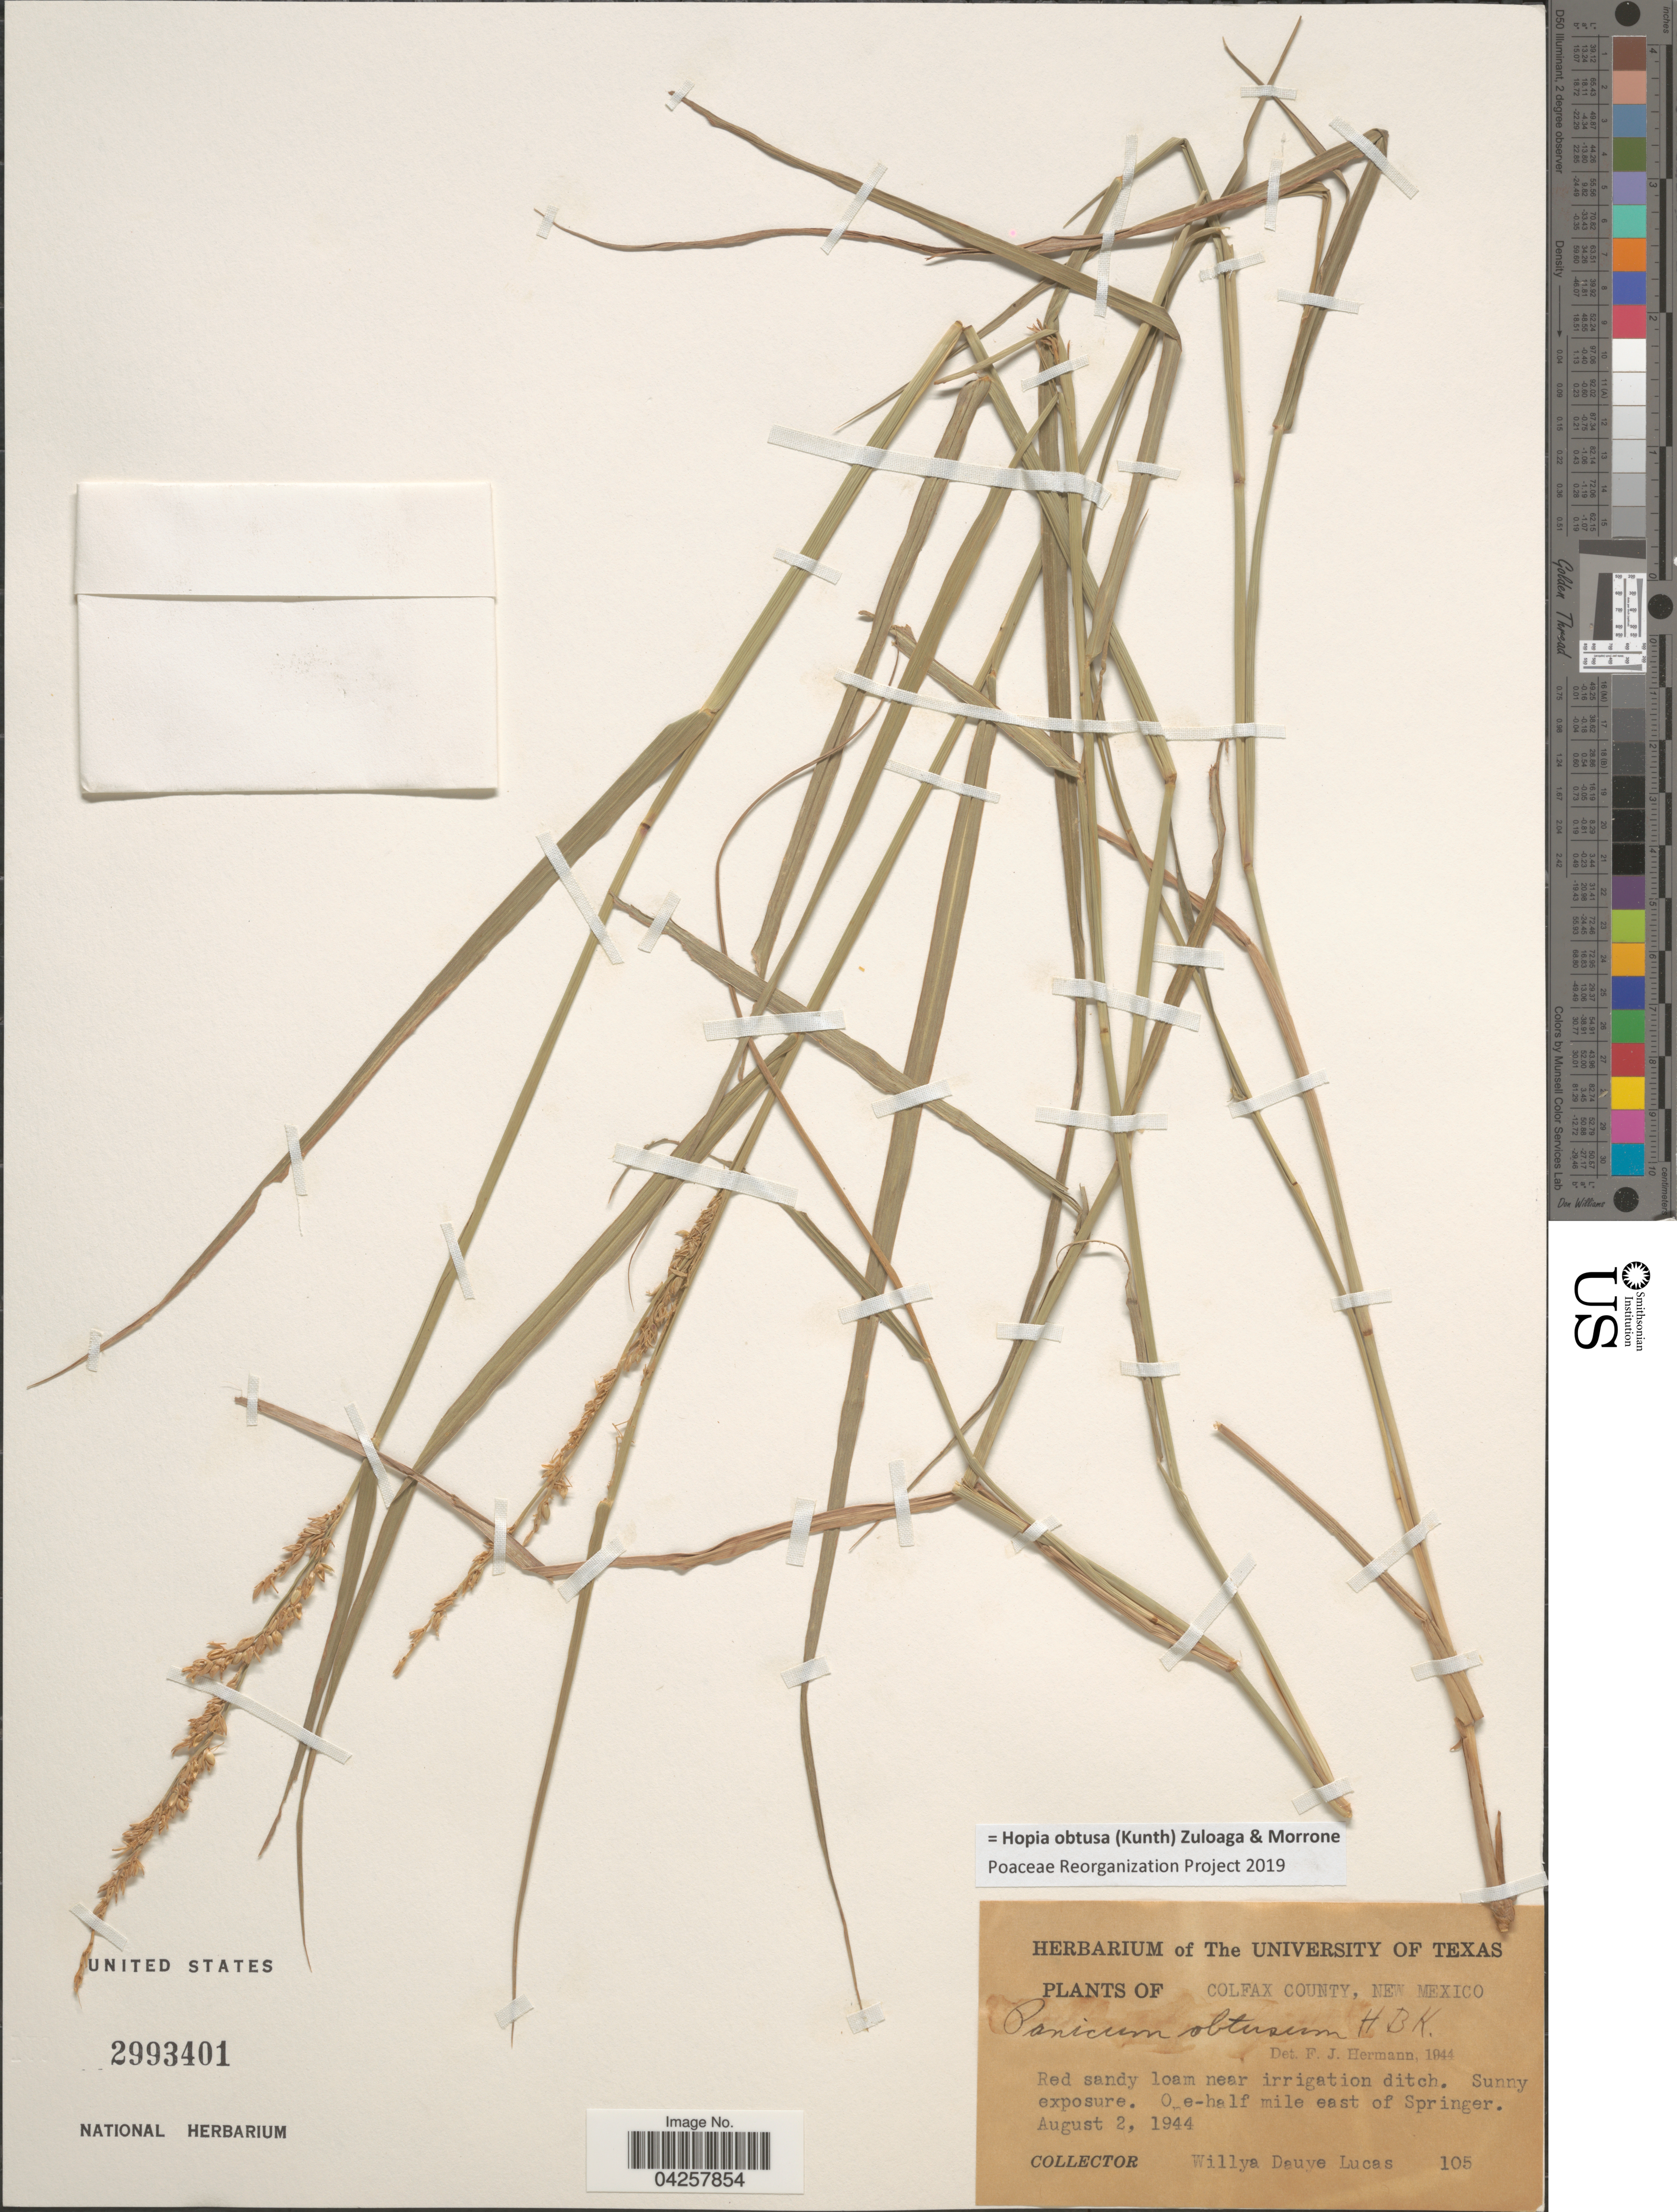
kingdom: Plantae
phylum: Tracheophyta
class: Liliopsida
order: Poales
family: Poaceae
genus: Hopia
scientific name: Hopia obtusa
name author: (Kunth) Zuloaga & Morrone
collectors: W. Lucas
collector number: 105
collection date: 1944-08-02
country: United States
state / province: New Mexico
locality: Colfax County. One-half mile east of Springer.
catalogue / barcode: US 2993401